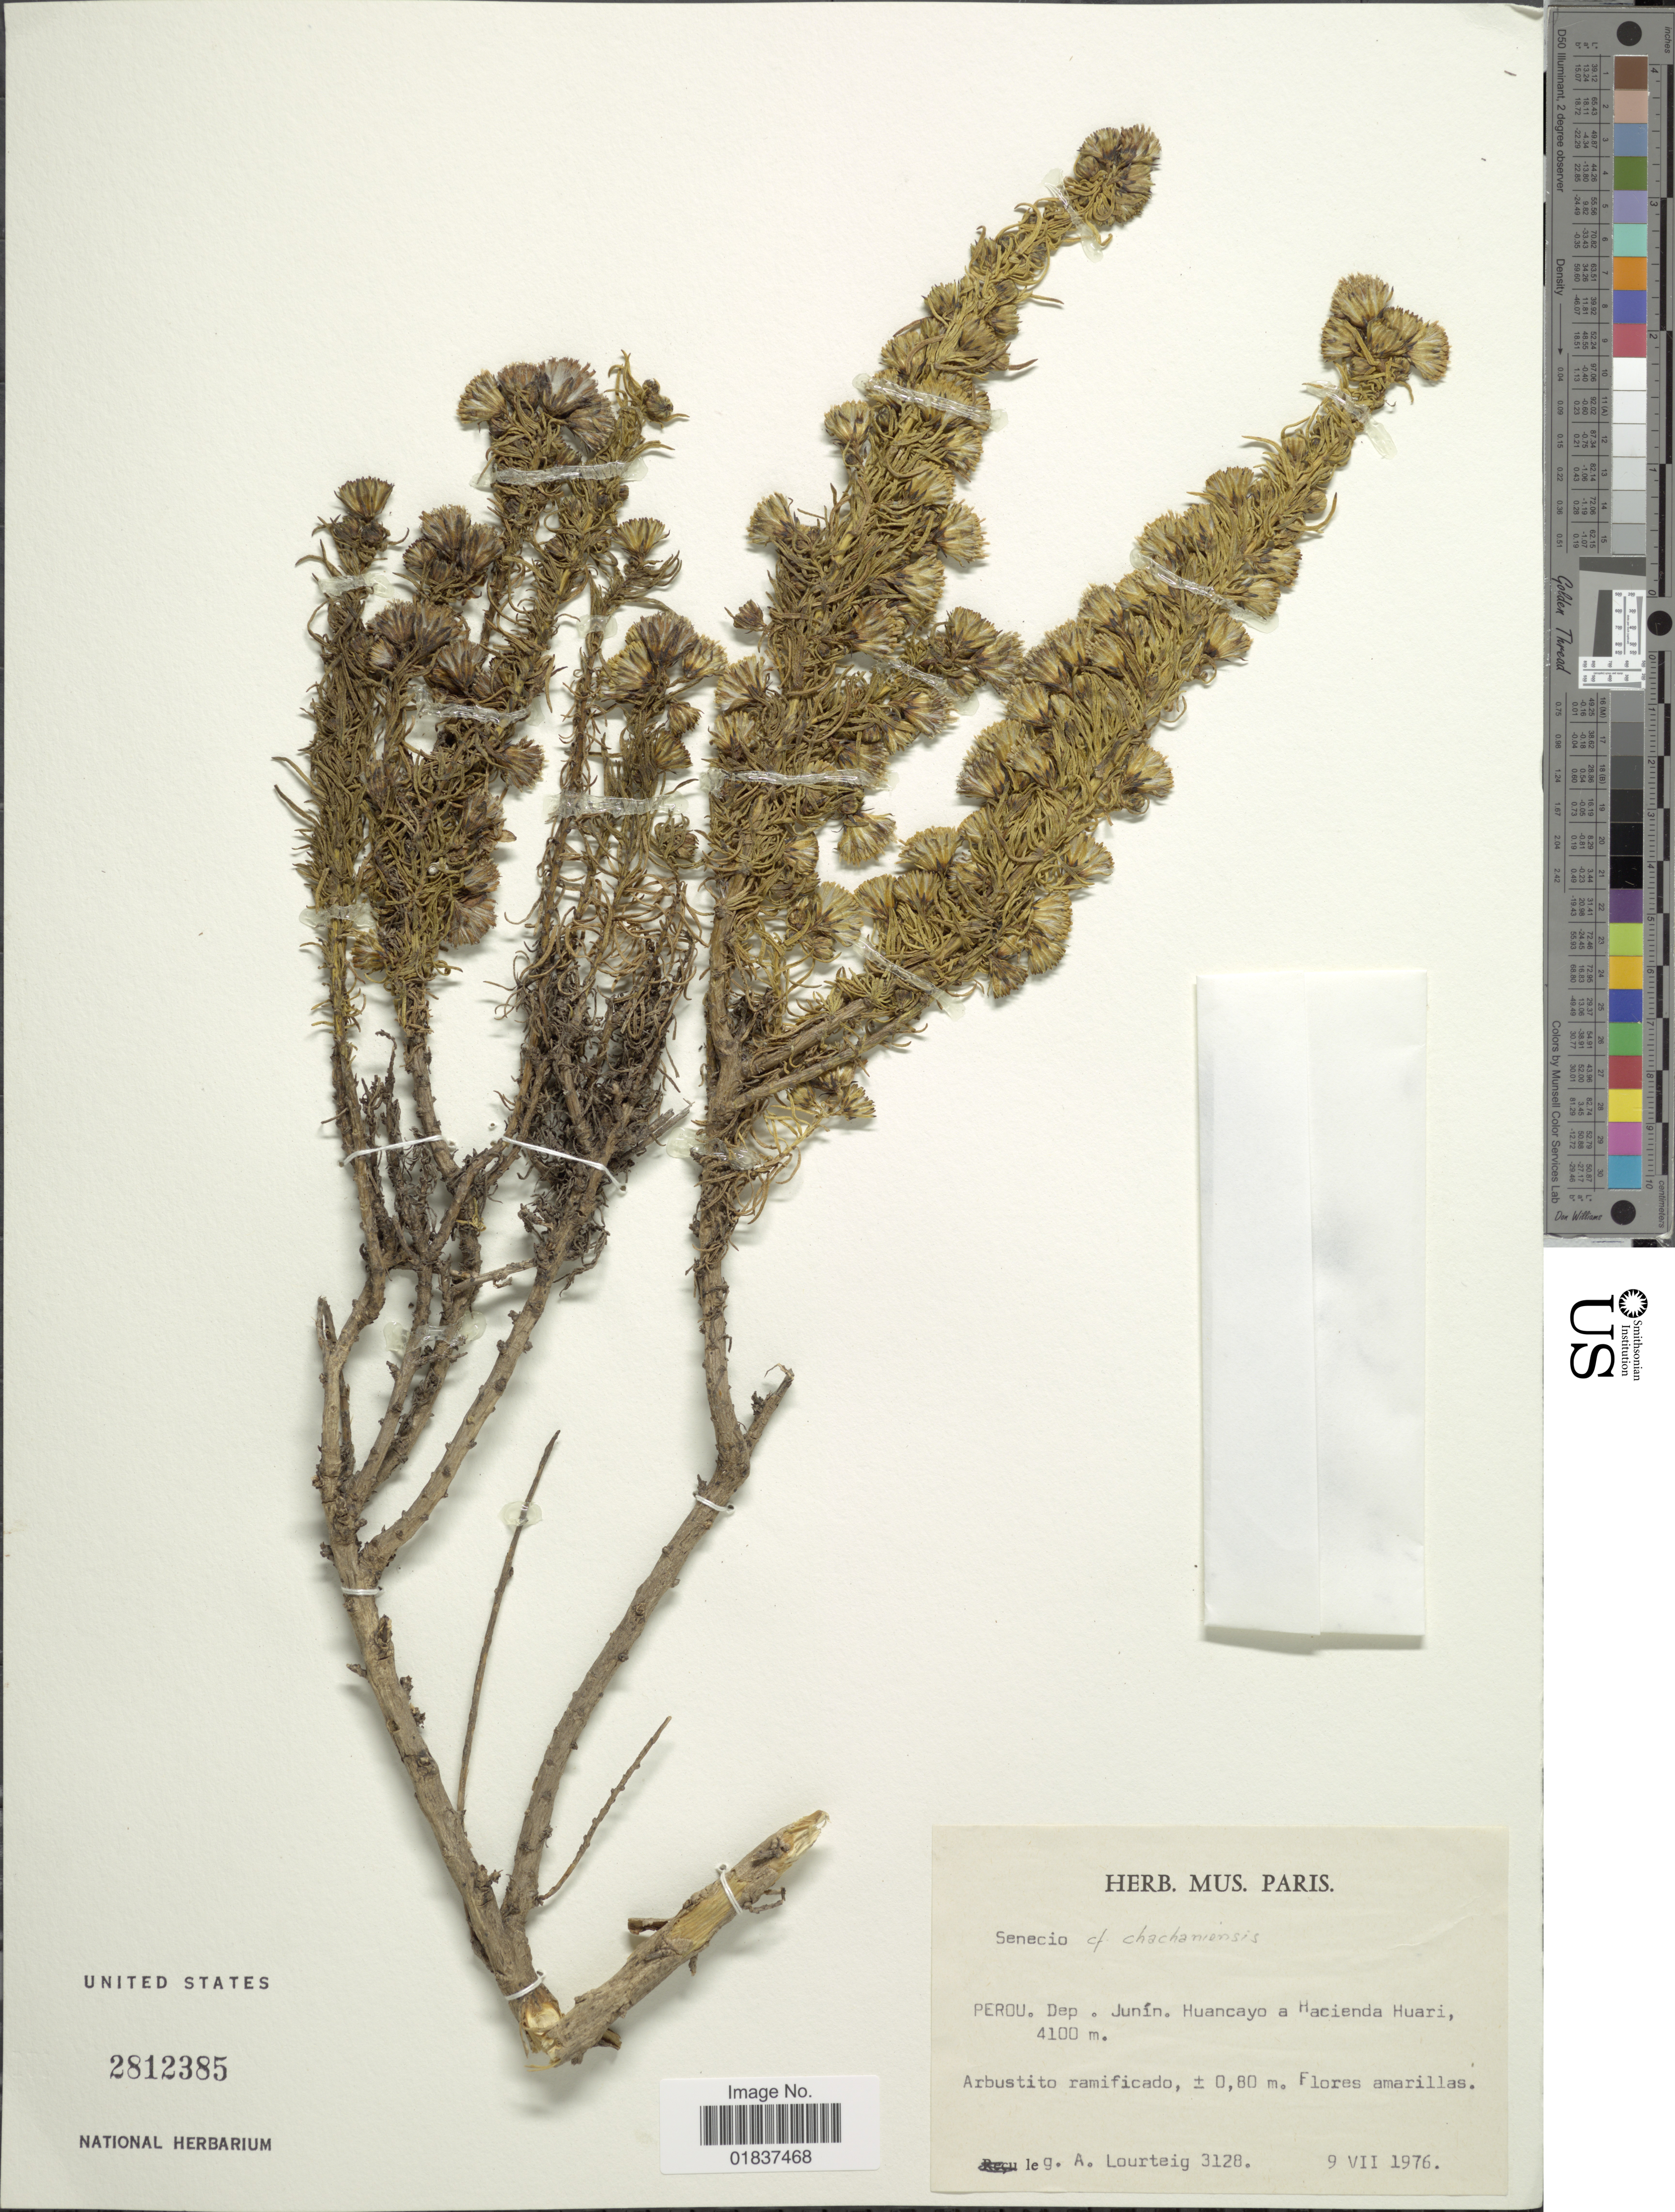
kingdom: Plantae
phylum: Tracheophyta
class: Magnoliopsida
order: Asterales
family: Asteraceae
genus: Senecio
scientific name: Senecio chachaniensis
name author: Cuatrec.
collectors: A. Lourteig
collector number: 3128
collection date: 1976-07-09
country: Peru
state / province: Junín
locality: Dep. Junin. Huancayo a Hacienda Huari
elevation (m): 4100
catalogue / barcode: US 2812385